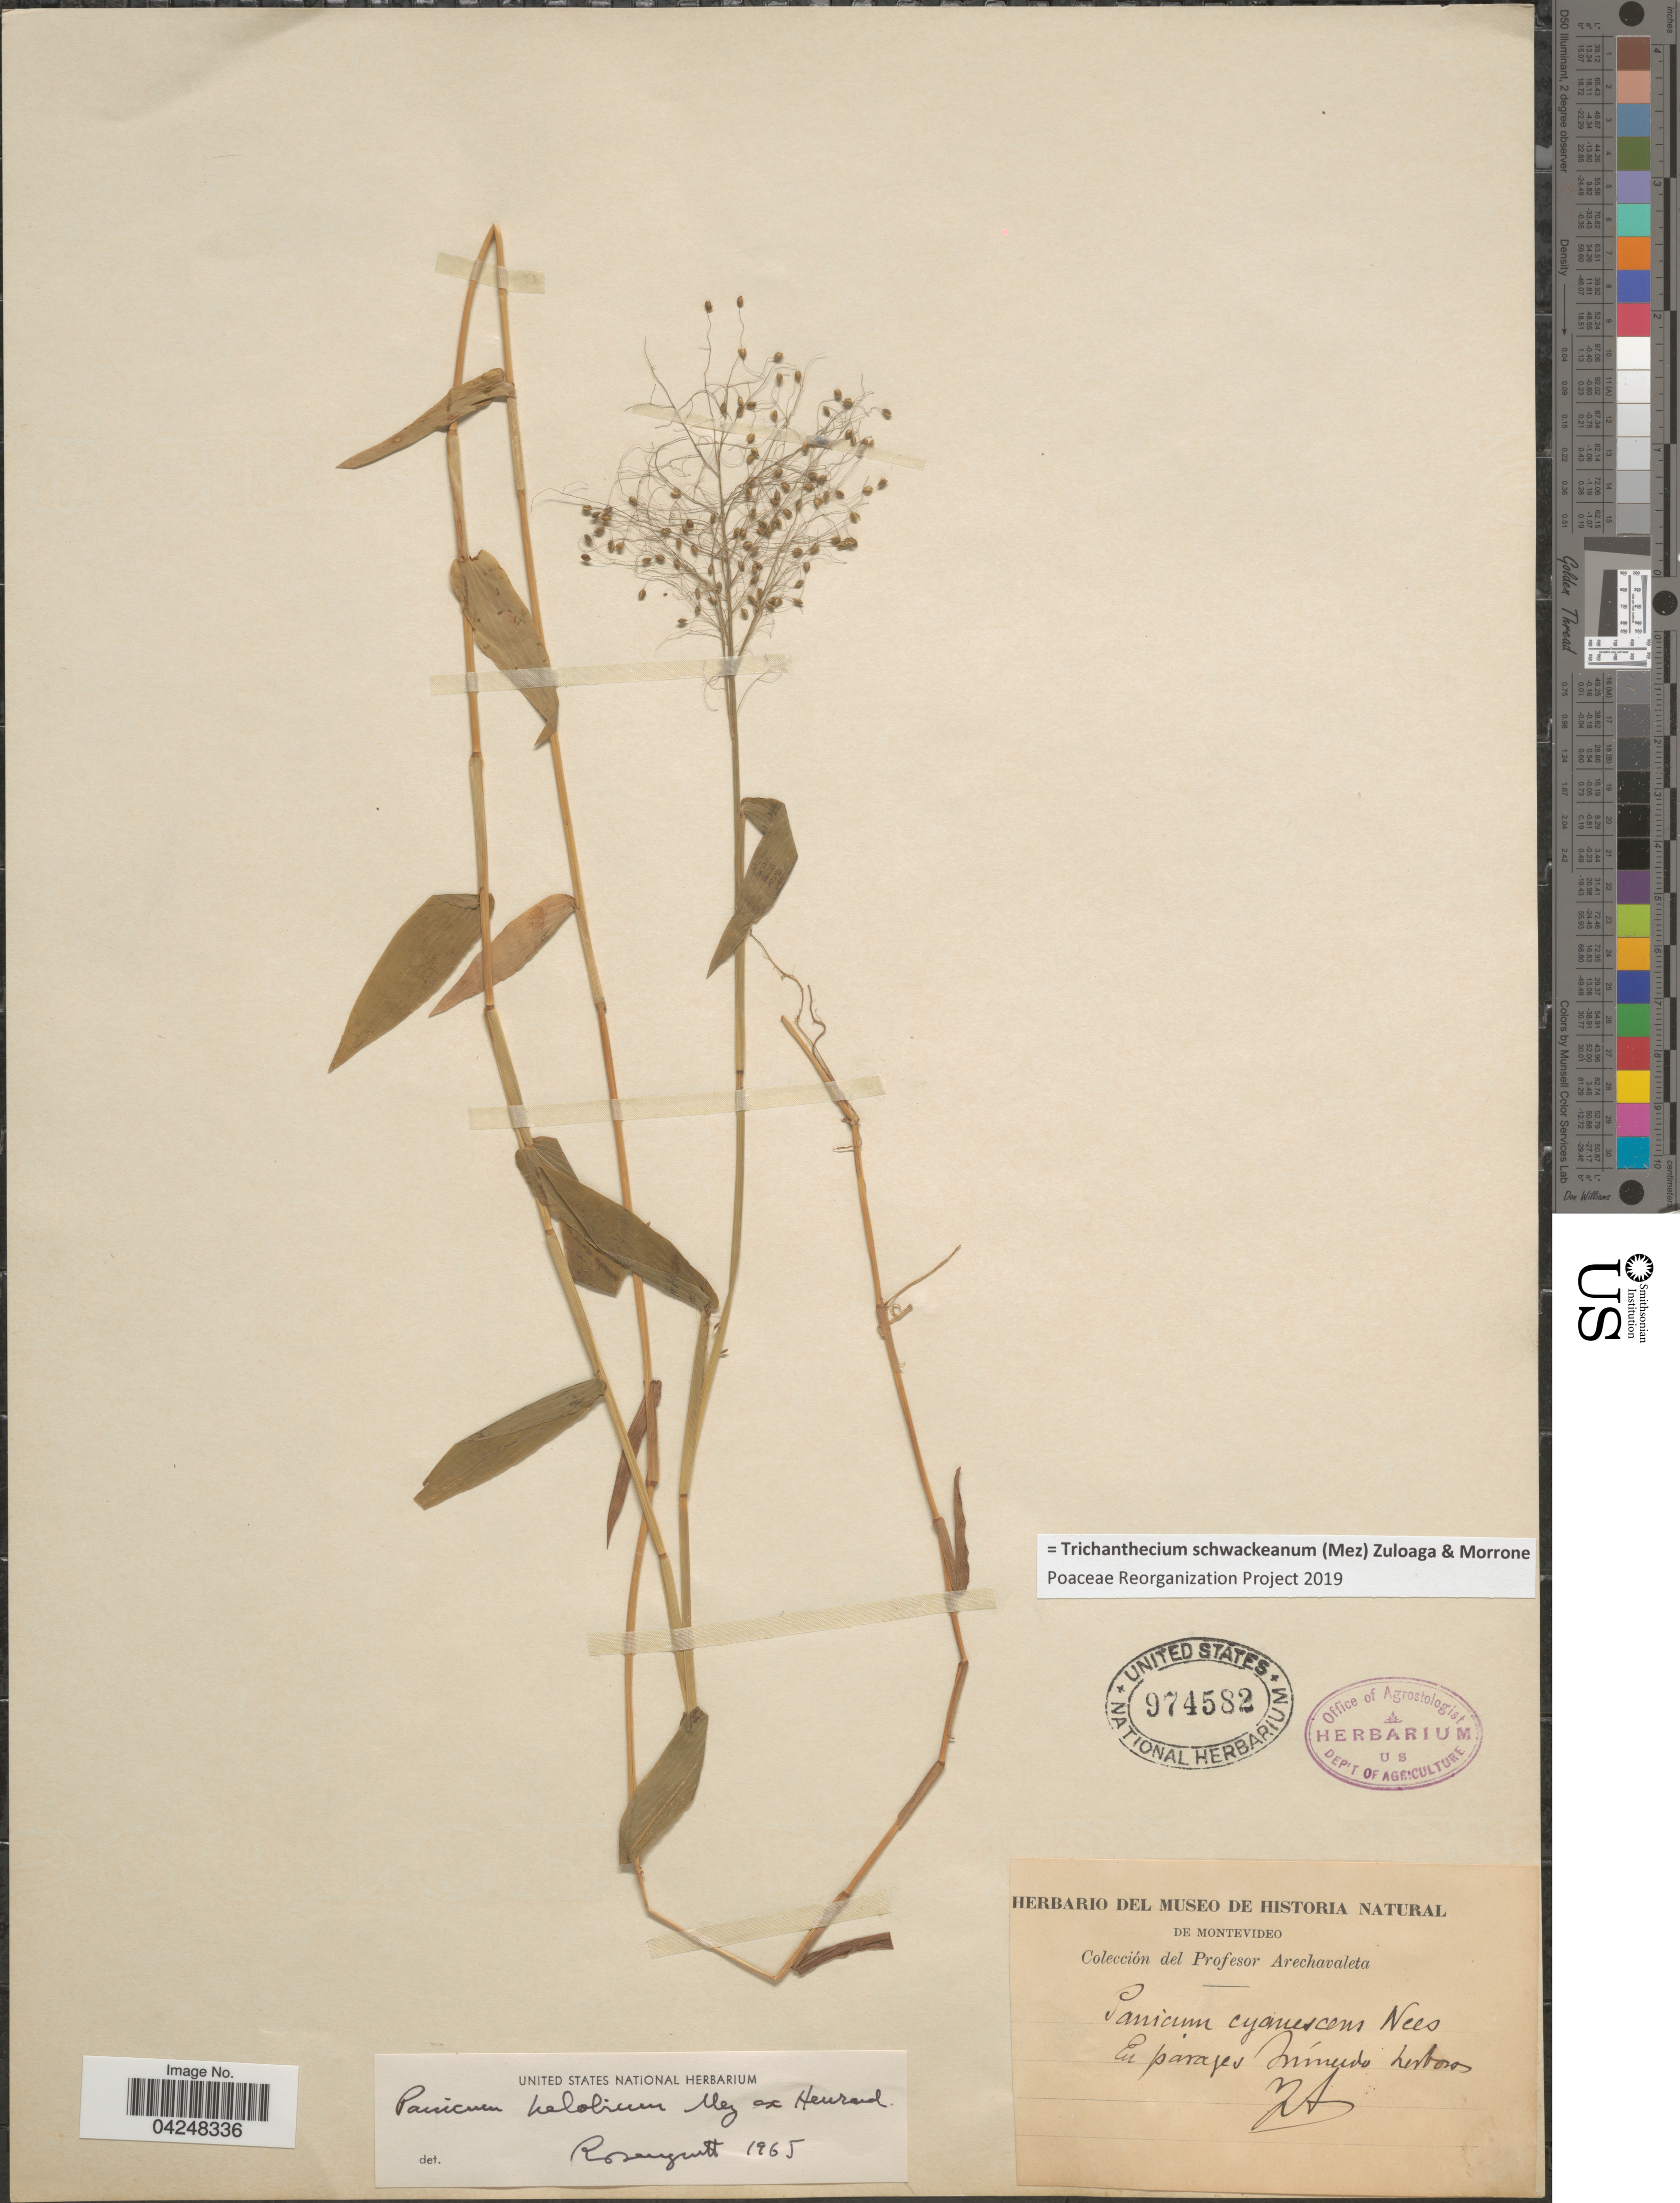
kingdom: Plantae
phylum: Tracheophyta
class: Liliopsida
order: Poales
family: Poaceae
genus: Trichanthecium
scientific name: Trichanthecium schwackeanum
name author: (Mez) Zuloaga & Morrone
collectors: Arechavaleta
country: Uruguay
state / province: Montevideo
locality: En parajes humedo herboso.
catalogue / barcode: US 974582